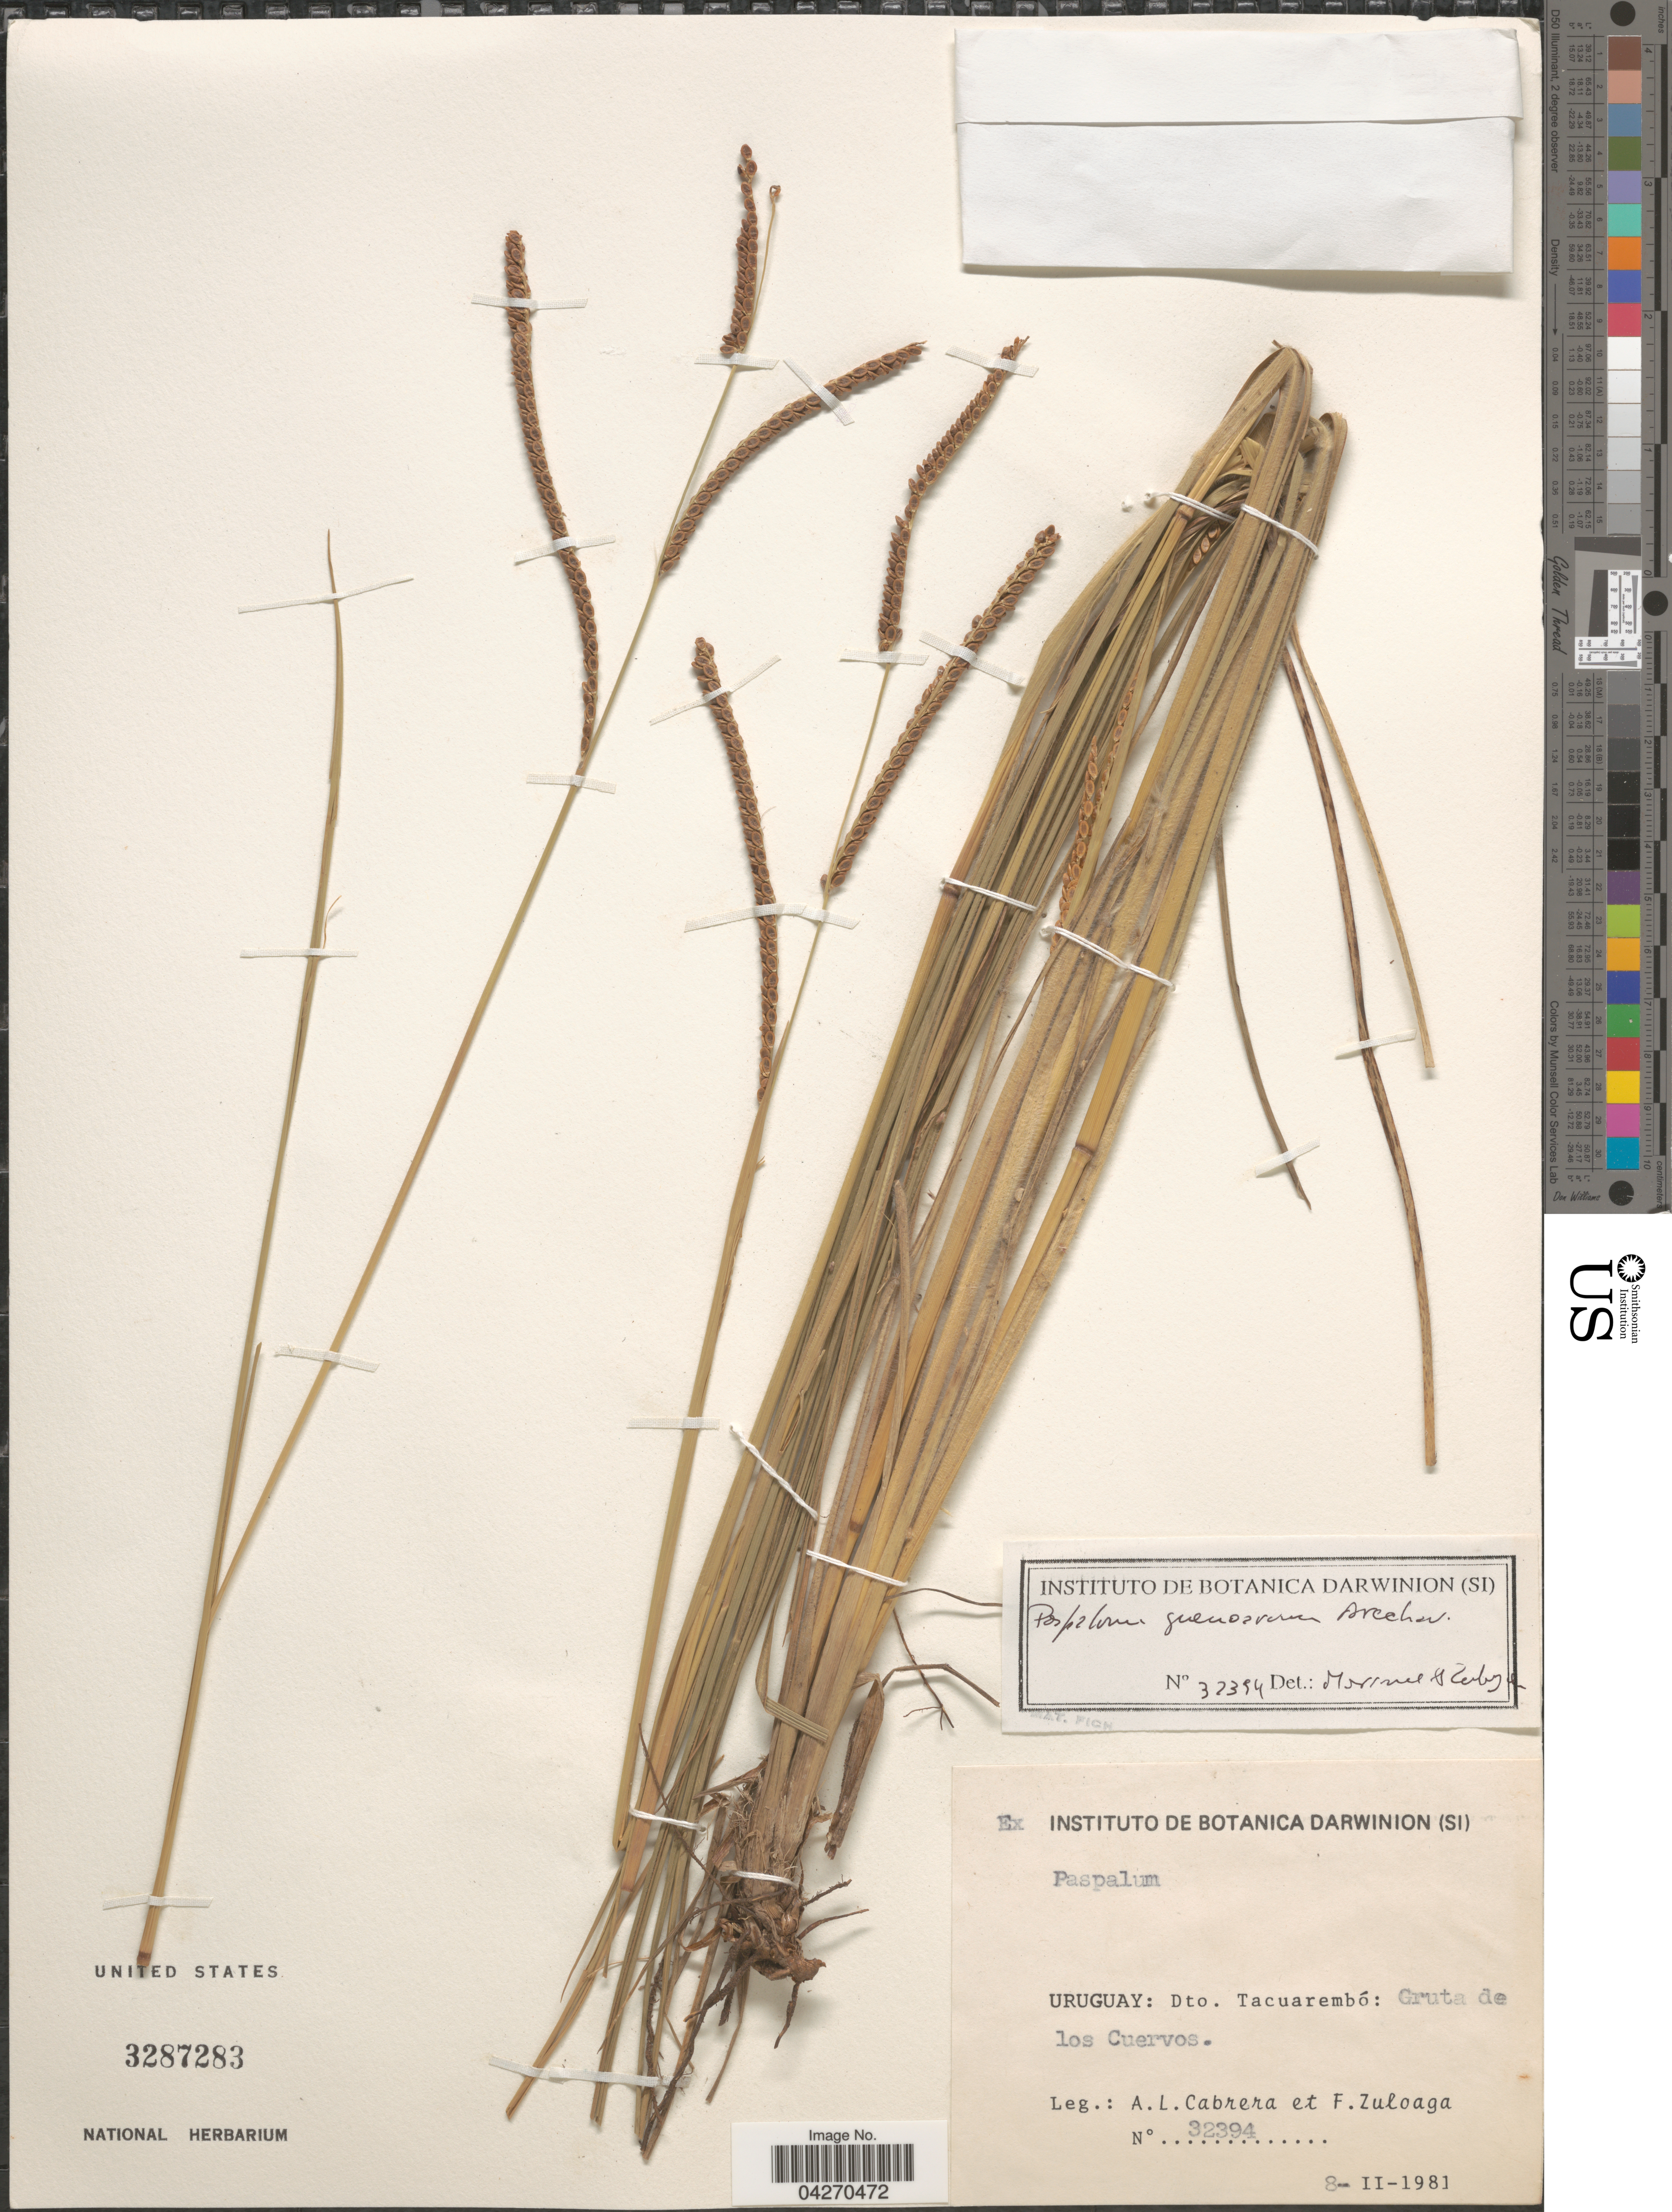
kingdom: Plantae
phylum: Tracheophyta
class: Liliopsida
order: Poales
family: Poaceae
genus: Paspalum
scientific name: Paspalum guenoarum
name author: Arechav.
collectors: A. L. Cabrera & F. Zuloaga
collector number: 32394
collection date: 1981-02-08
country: Uruguay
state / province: Tacuarembó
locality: Dto. Tacuarembó: Gruta de los Cuervos.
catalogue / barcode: US 3287283